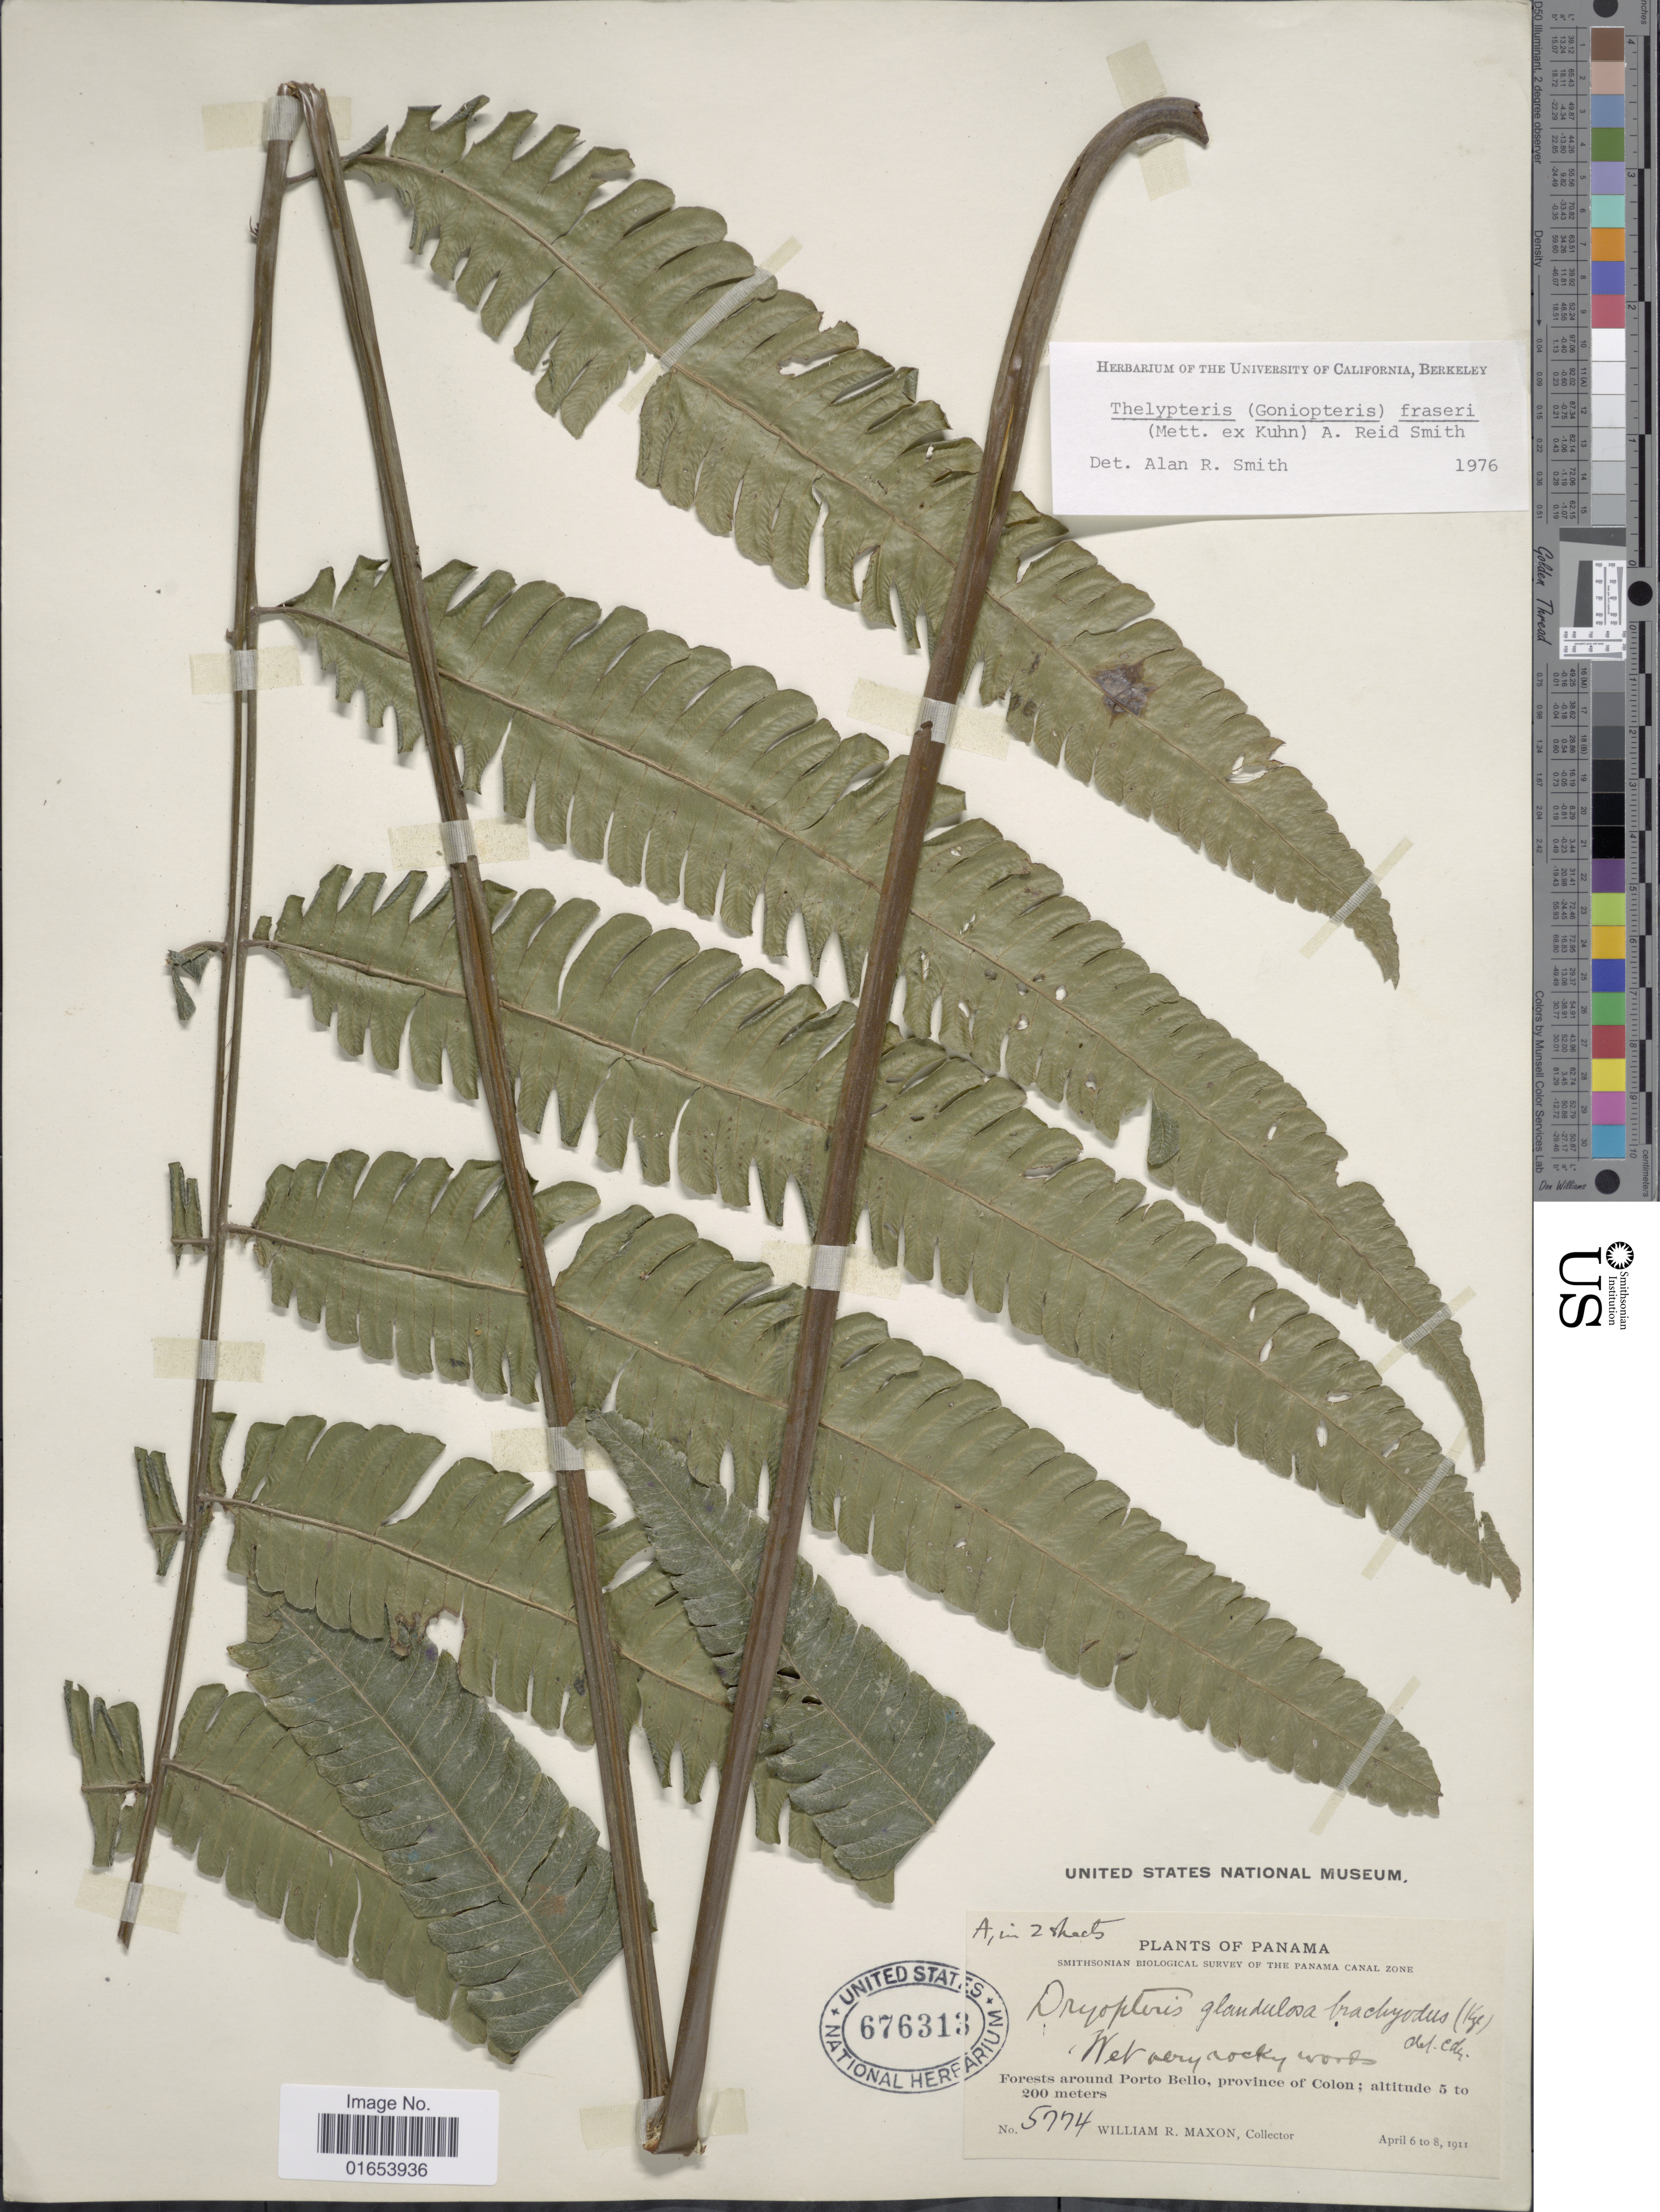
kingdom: Plantae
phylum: Tracheophyta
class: Polypodiopsida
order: Polypodiales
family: Thelypteridaceae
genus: Goniopteris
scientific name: Goniopteris fraseri (Mett.) comb. nov., ined 2015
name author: (Mett.)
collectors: W. R. Maxon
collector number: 5774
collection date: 1911-04-06/1911-04-08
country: Panama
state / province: Colón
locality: Forests around Porto Bello, province of Colon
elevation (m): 5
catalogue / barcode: US 676313